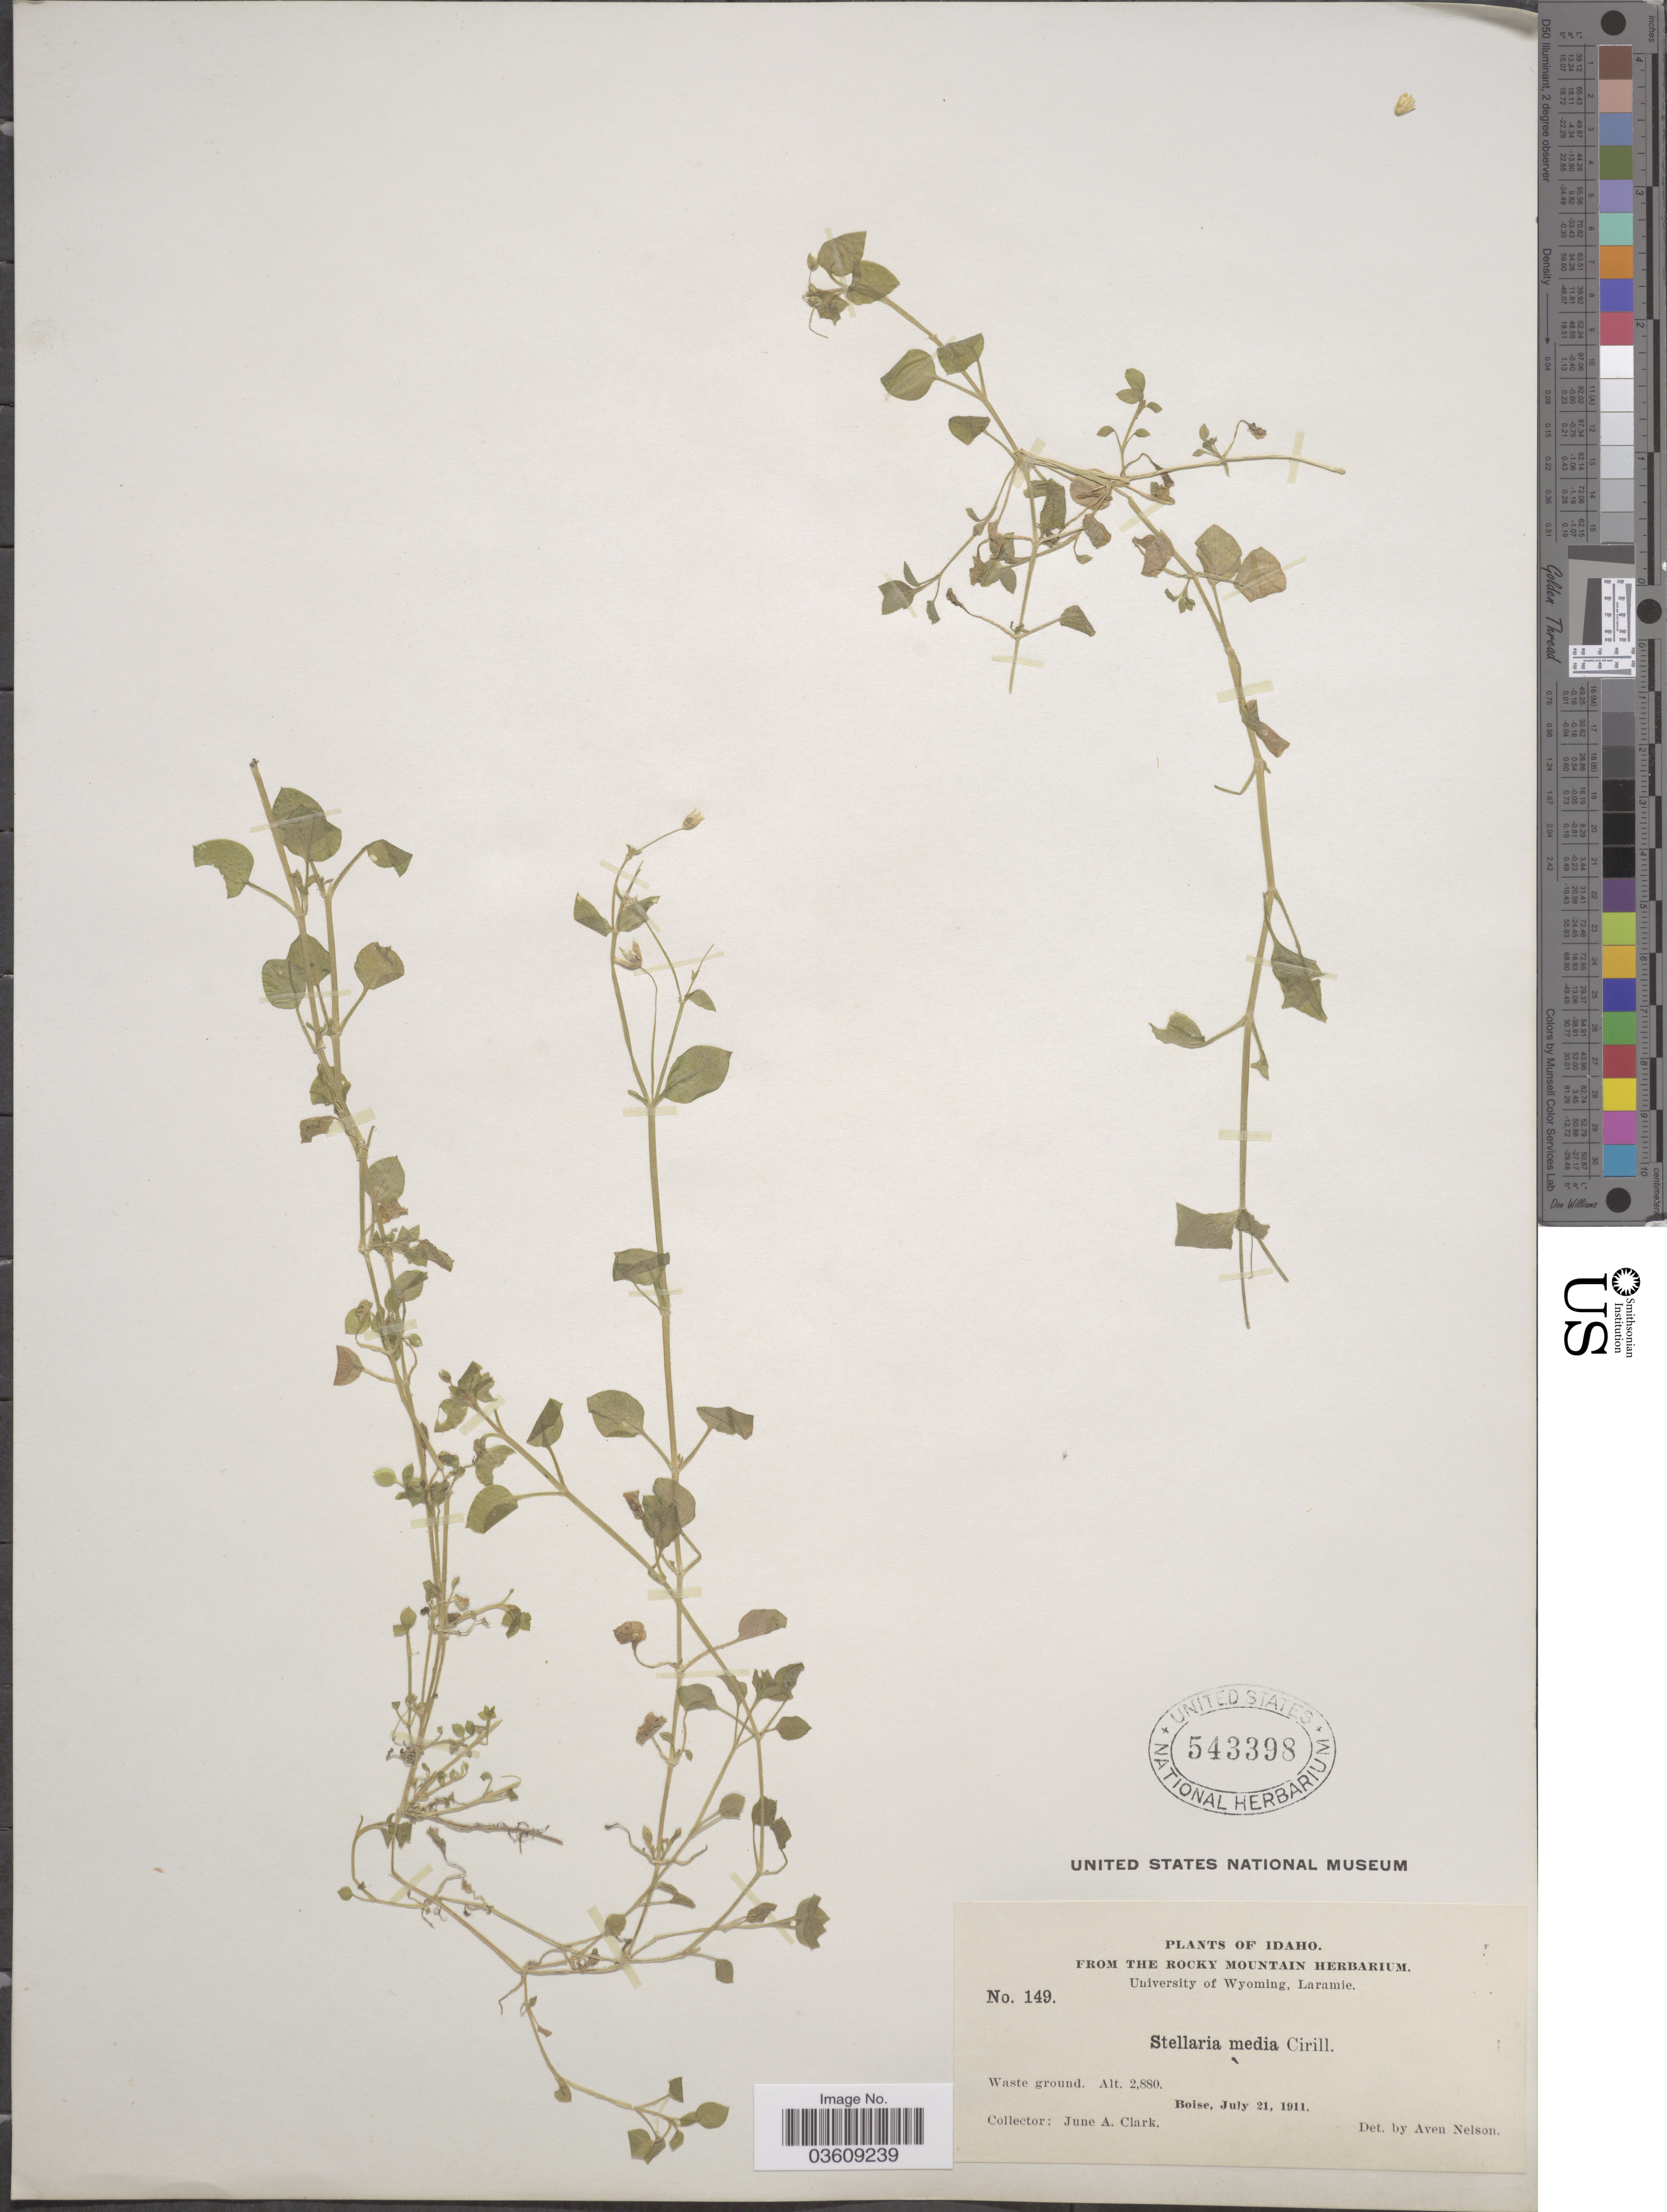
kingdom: Plantae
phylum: Tracheophyta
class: Magnoliopsida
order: Caryophyllales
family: Caryophyllaceae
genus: Stellaria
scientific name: Stellaria media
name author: (L.) Vill.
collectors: J. A. Clark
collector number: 149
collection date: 1911-07-21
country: United States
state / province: Idaho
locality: Boise.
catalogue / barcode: US 543398